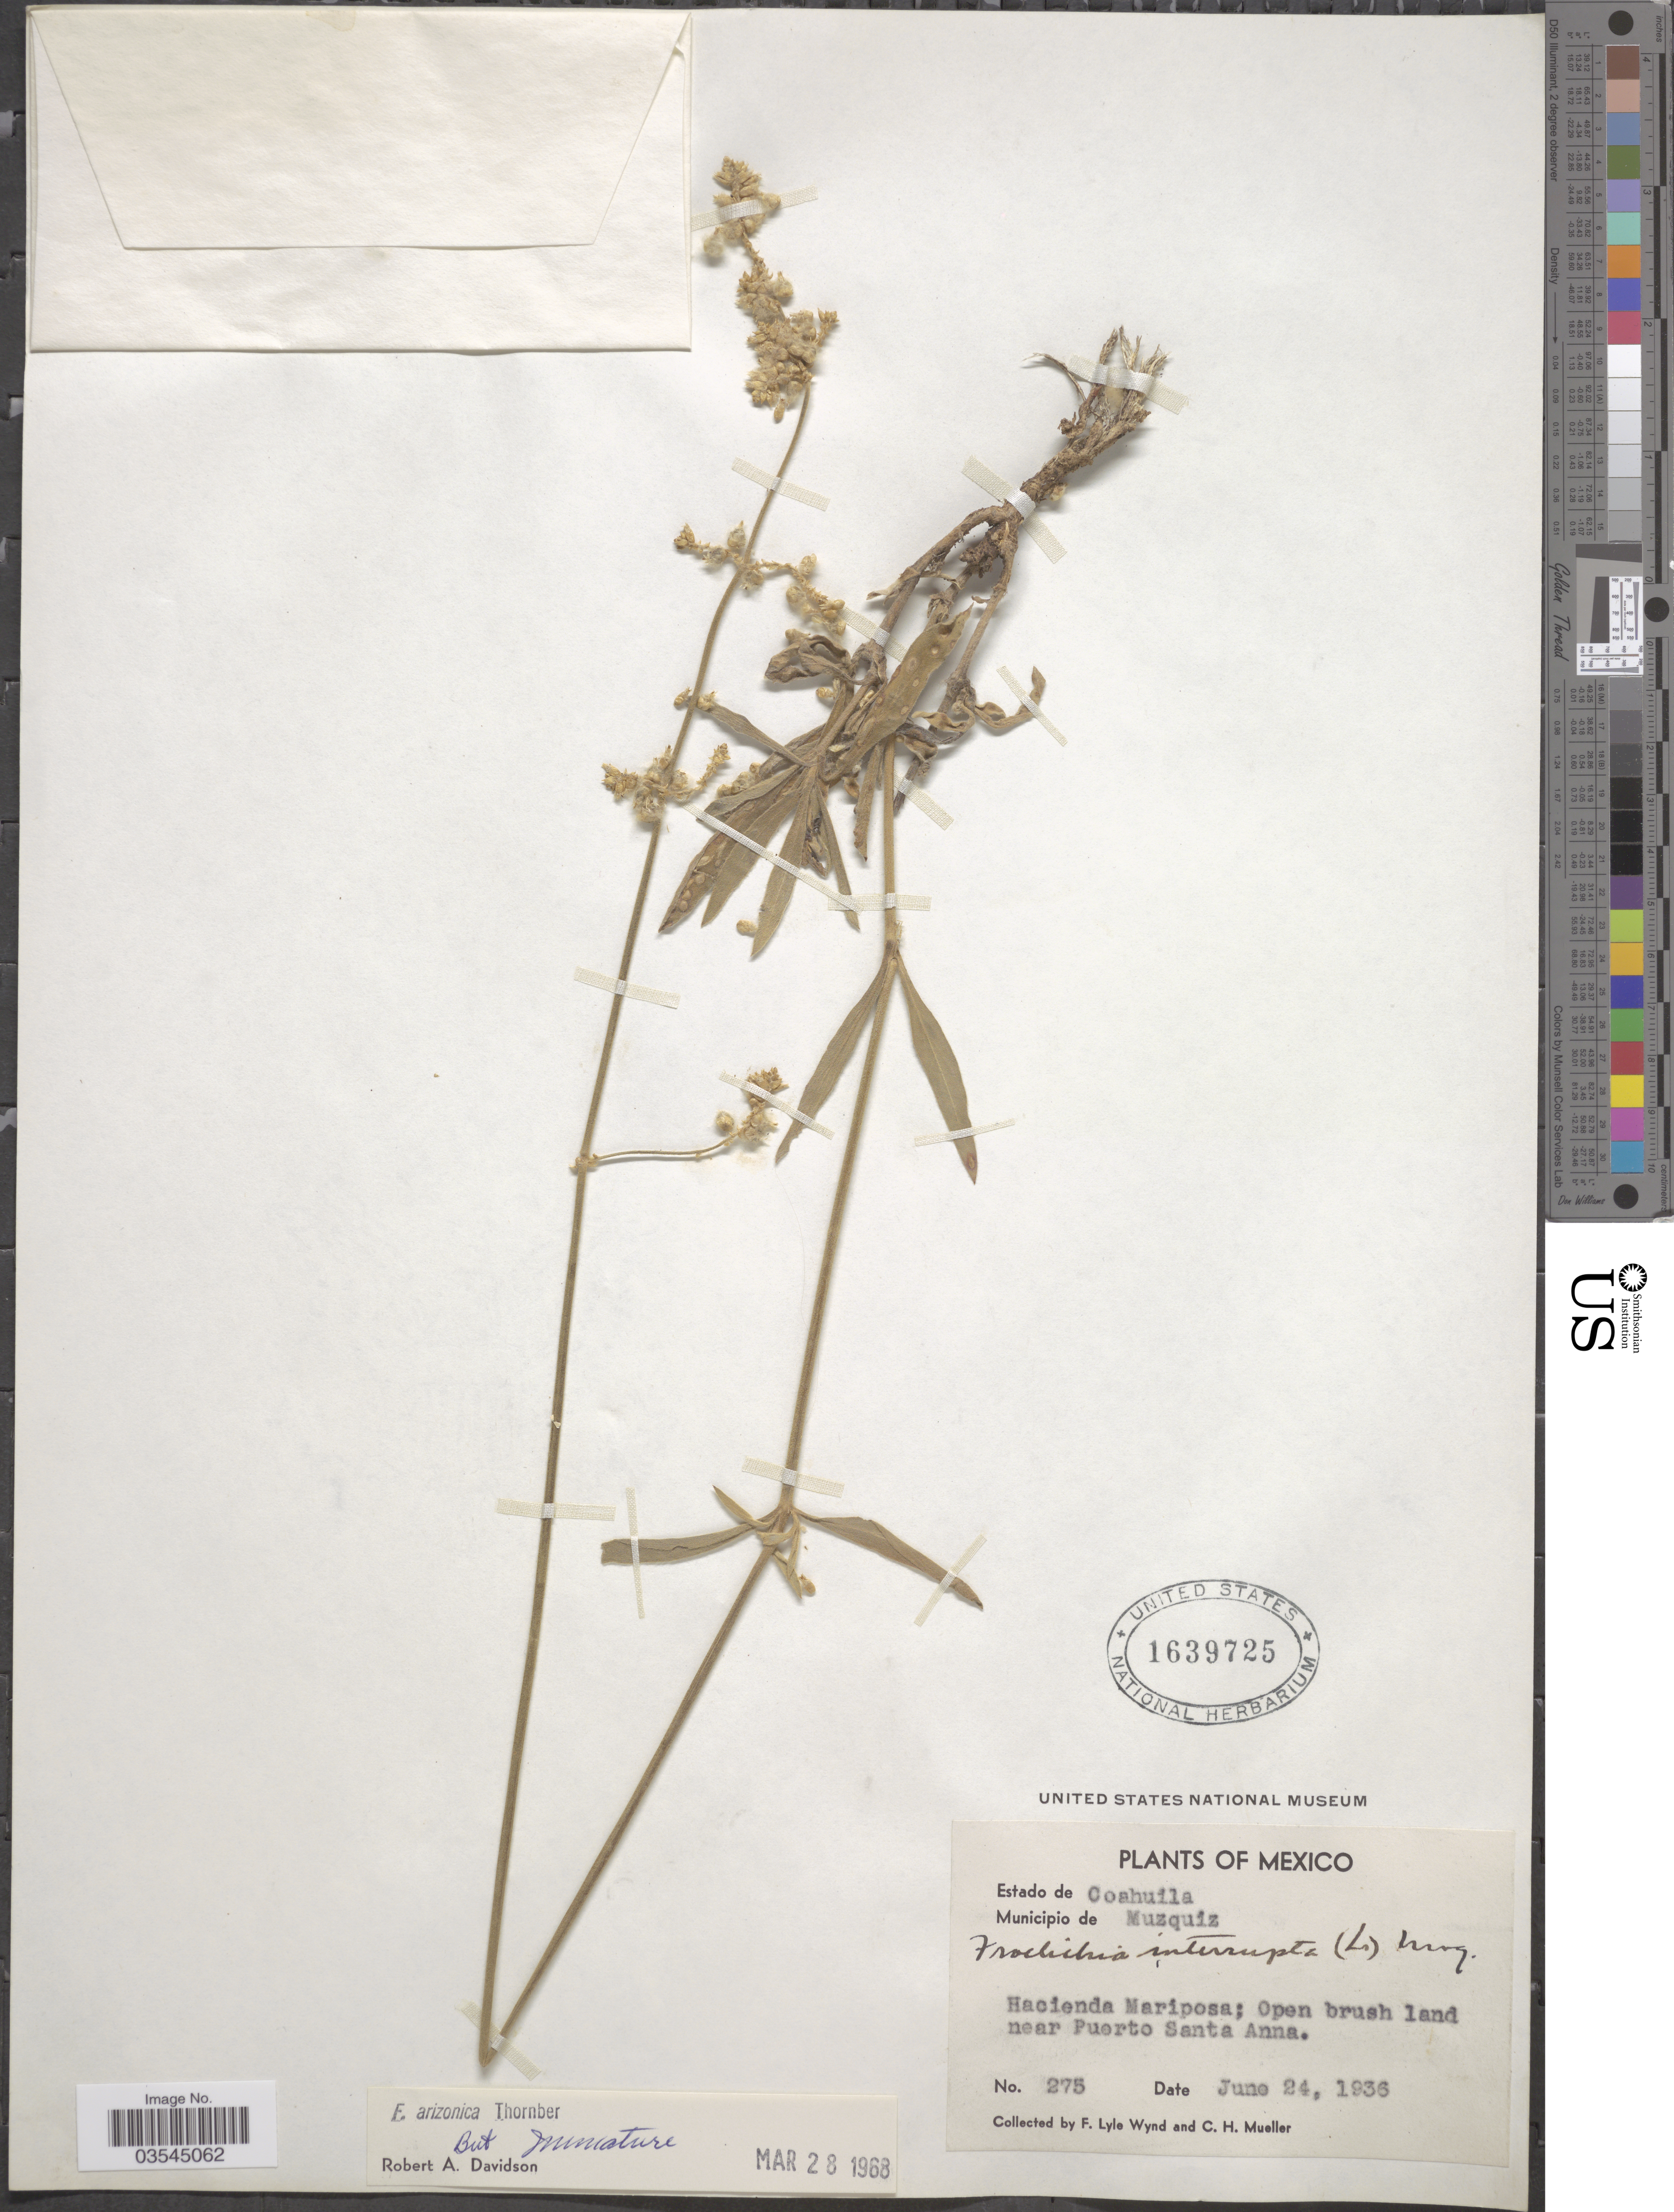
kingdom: Plantae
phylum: Tracheophyta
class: Magnoliopsida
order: Caryophyllales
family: Amaranthaceae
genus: Froelichia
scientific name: Froelichia arizonica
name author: Thornber ex Standl.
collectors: F. L. Wynd & C. H. Mueller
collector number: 275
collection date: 1936-06-24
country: Mexico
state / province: Coahuila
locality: Municipio de Muzquiz. Hacienda Mariposa; Open brush land near Puerto Santa Ana.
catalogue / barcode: US 1639725